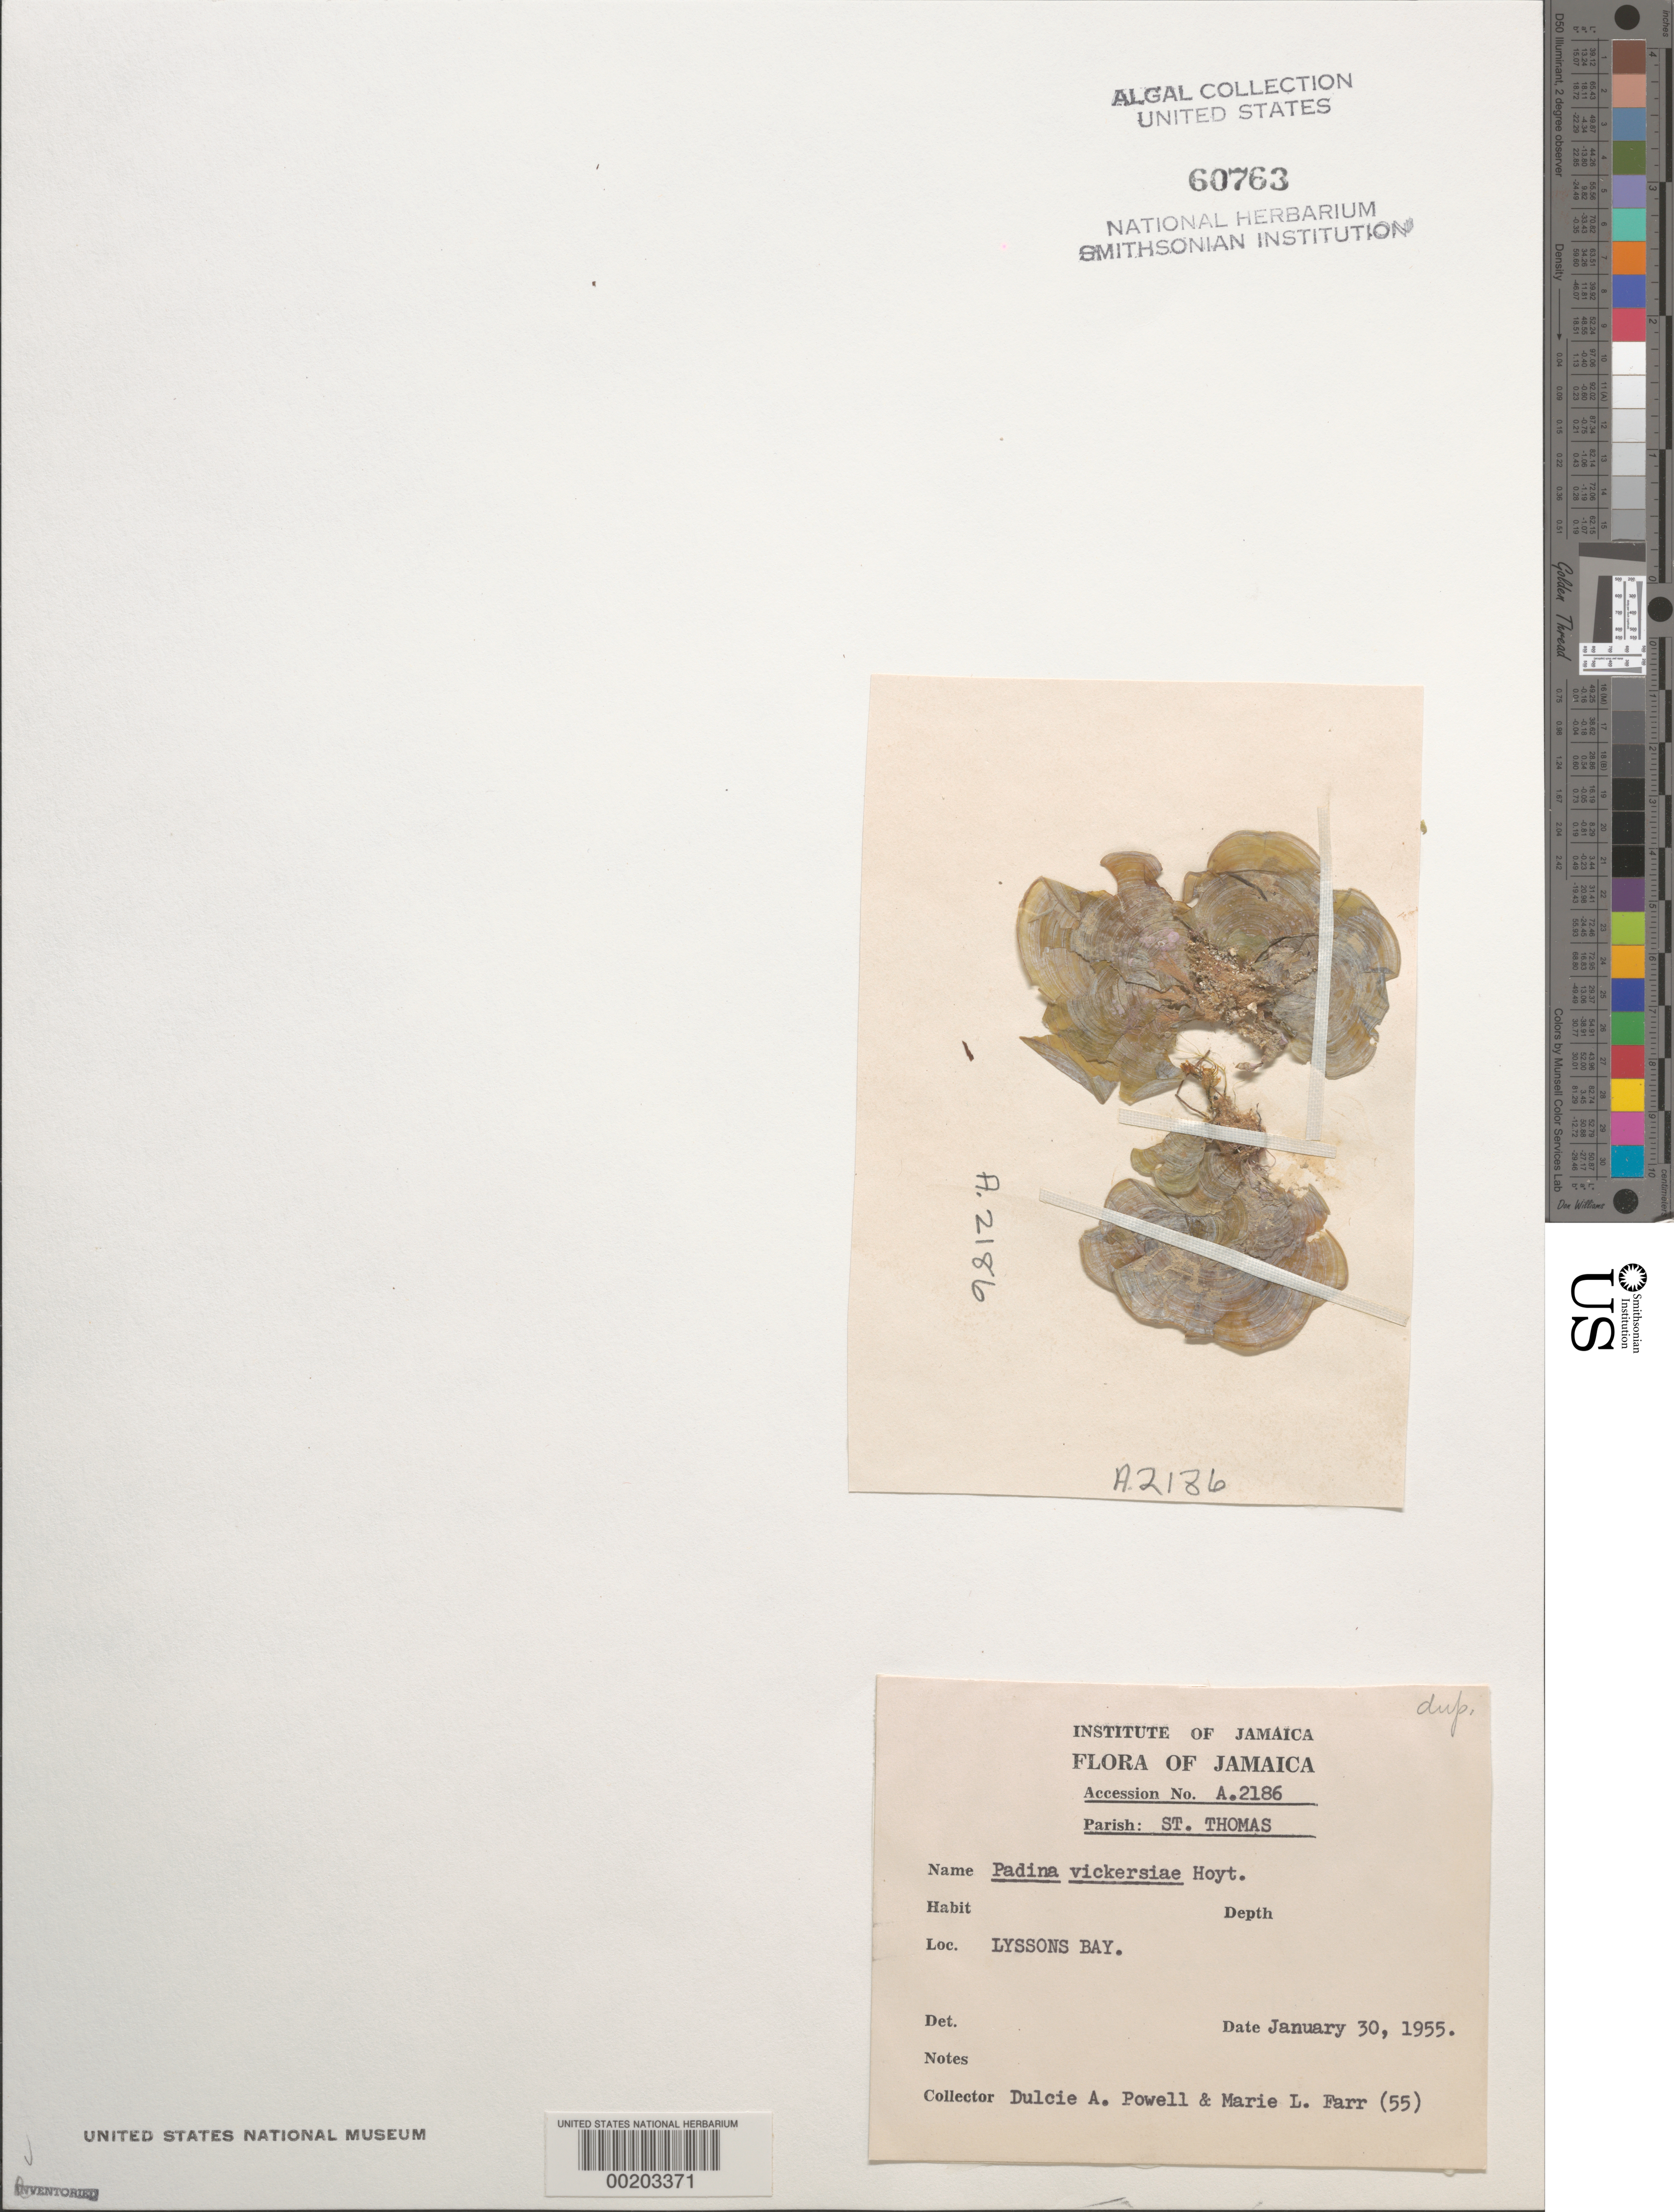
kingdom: Chromista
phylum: Ochrophyta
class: Phaeophyceae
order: Dictyotales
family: Dictyotaceae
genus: Padina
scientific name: Padina gymnospora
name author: (Kütz.) O.G. Sond.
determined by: Algae name updating Project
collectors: D. A. Powell & M. Farr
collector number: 55 & A.2186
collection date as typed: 30 Jan 1955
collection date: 1955-01-30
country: Jamaica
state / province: Saint Thomas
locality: Lyssons bay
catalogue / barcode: US 60763